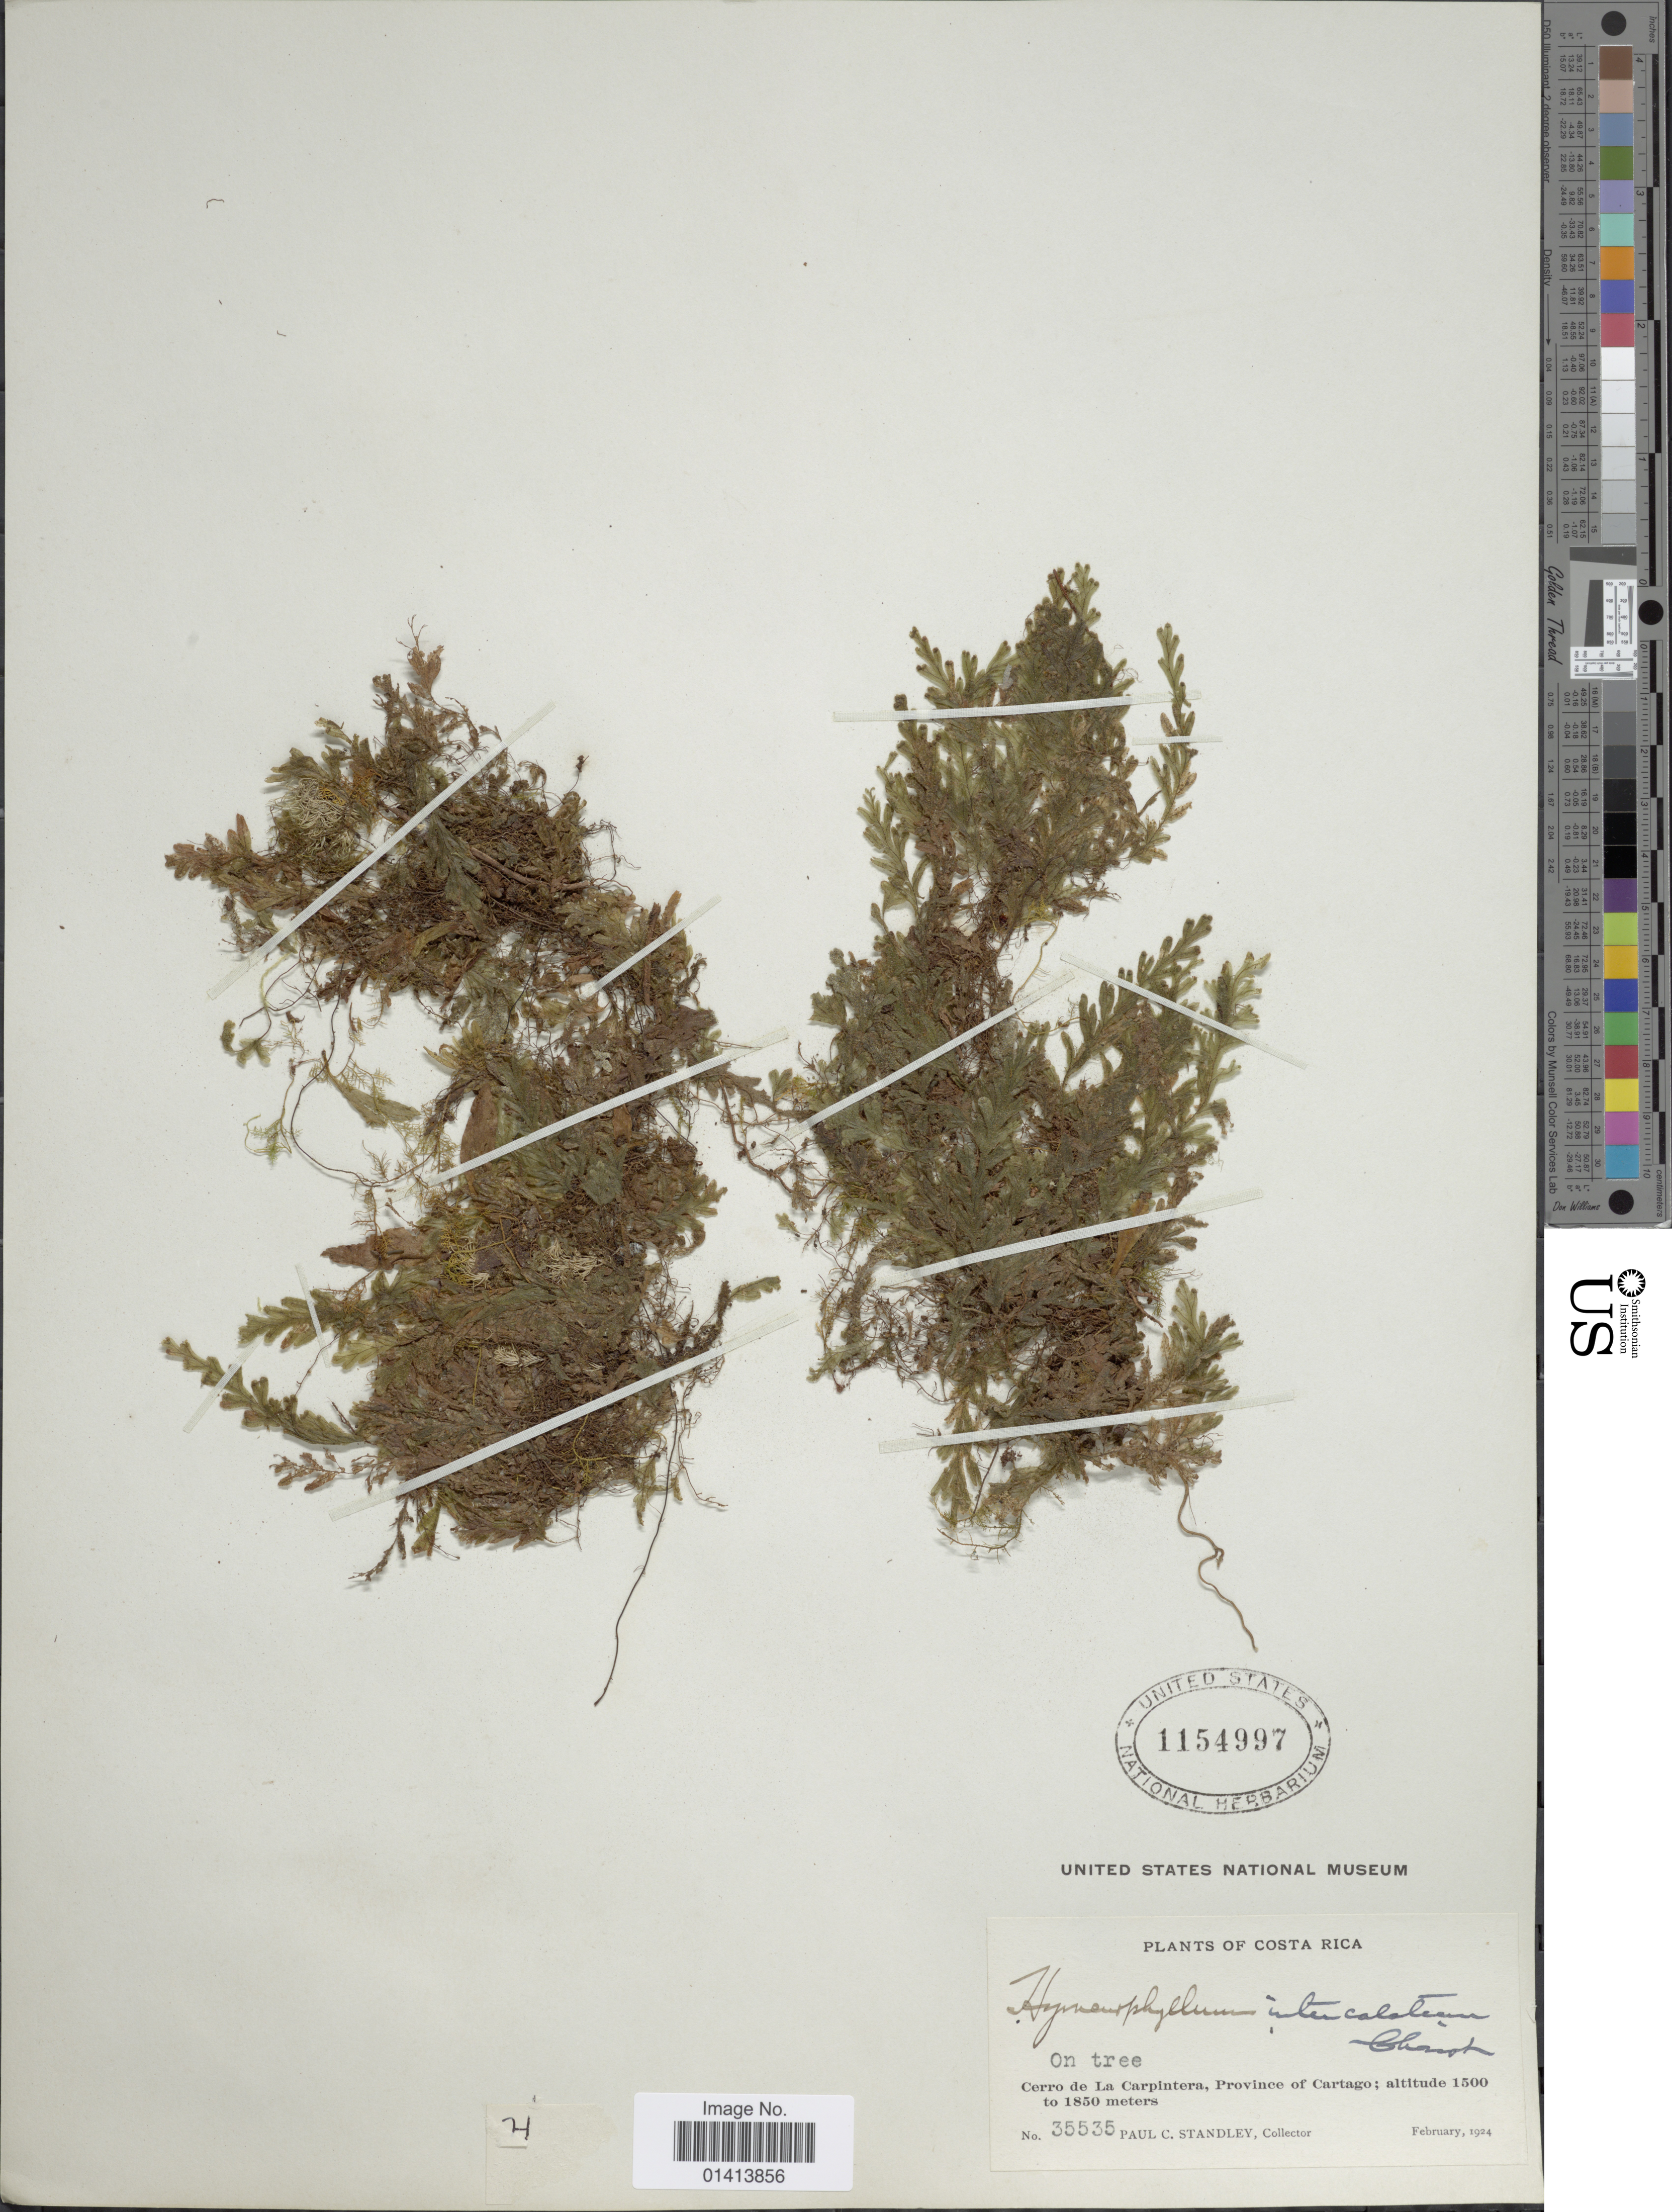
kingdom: Plantae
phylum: Tracheophyta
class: Polypodiopsida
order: Hymenophyllales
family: Hymenophyllaceae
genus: Hymenophyllum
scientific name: Hymenophyllum fragile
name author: (Hedw.) C.V. Morton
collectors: P. C. Standley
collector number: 35535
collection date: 1924-02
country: Costa Rica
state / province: Cartago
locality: Cerro de La Carpintera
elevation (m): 1500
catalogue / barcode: US 1154997